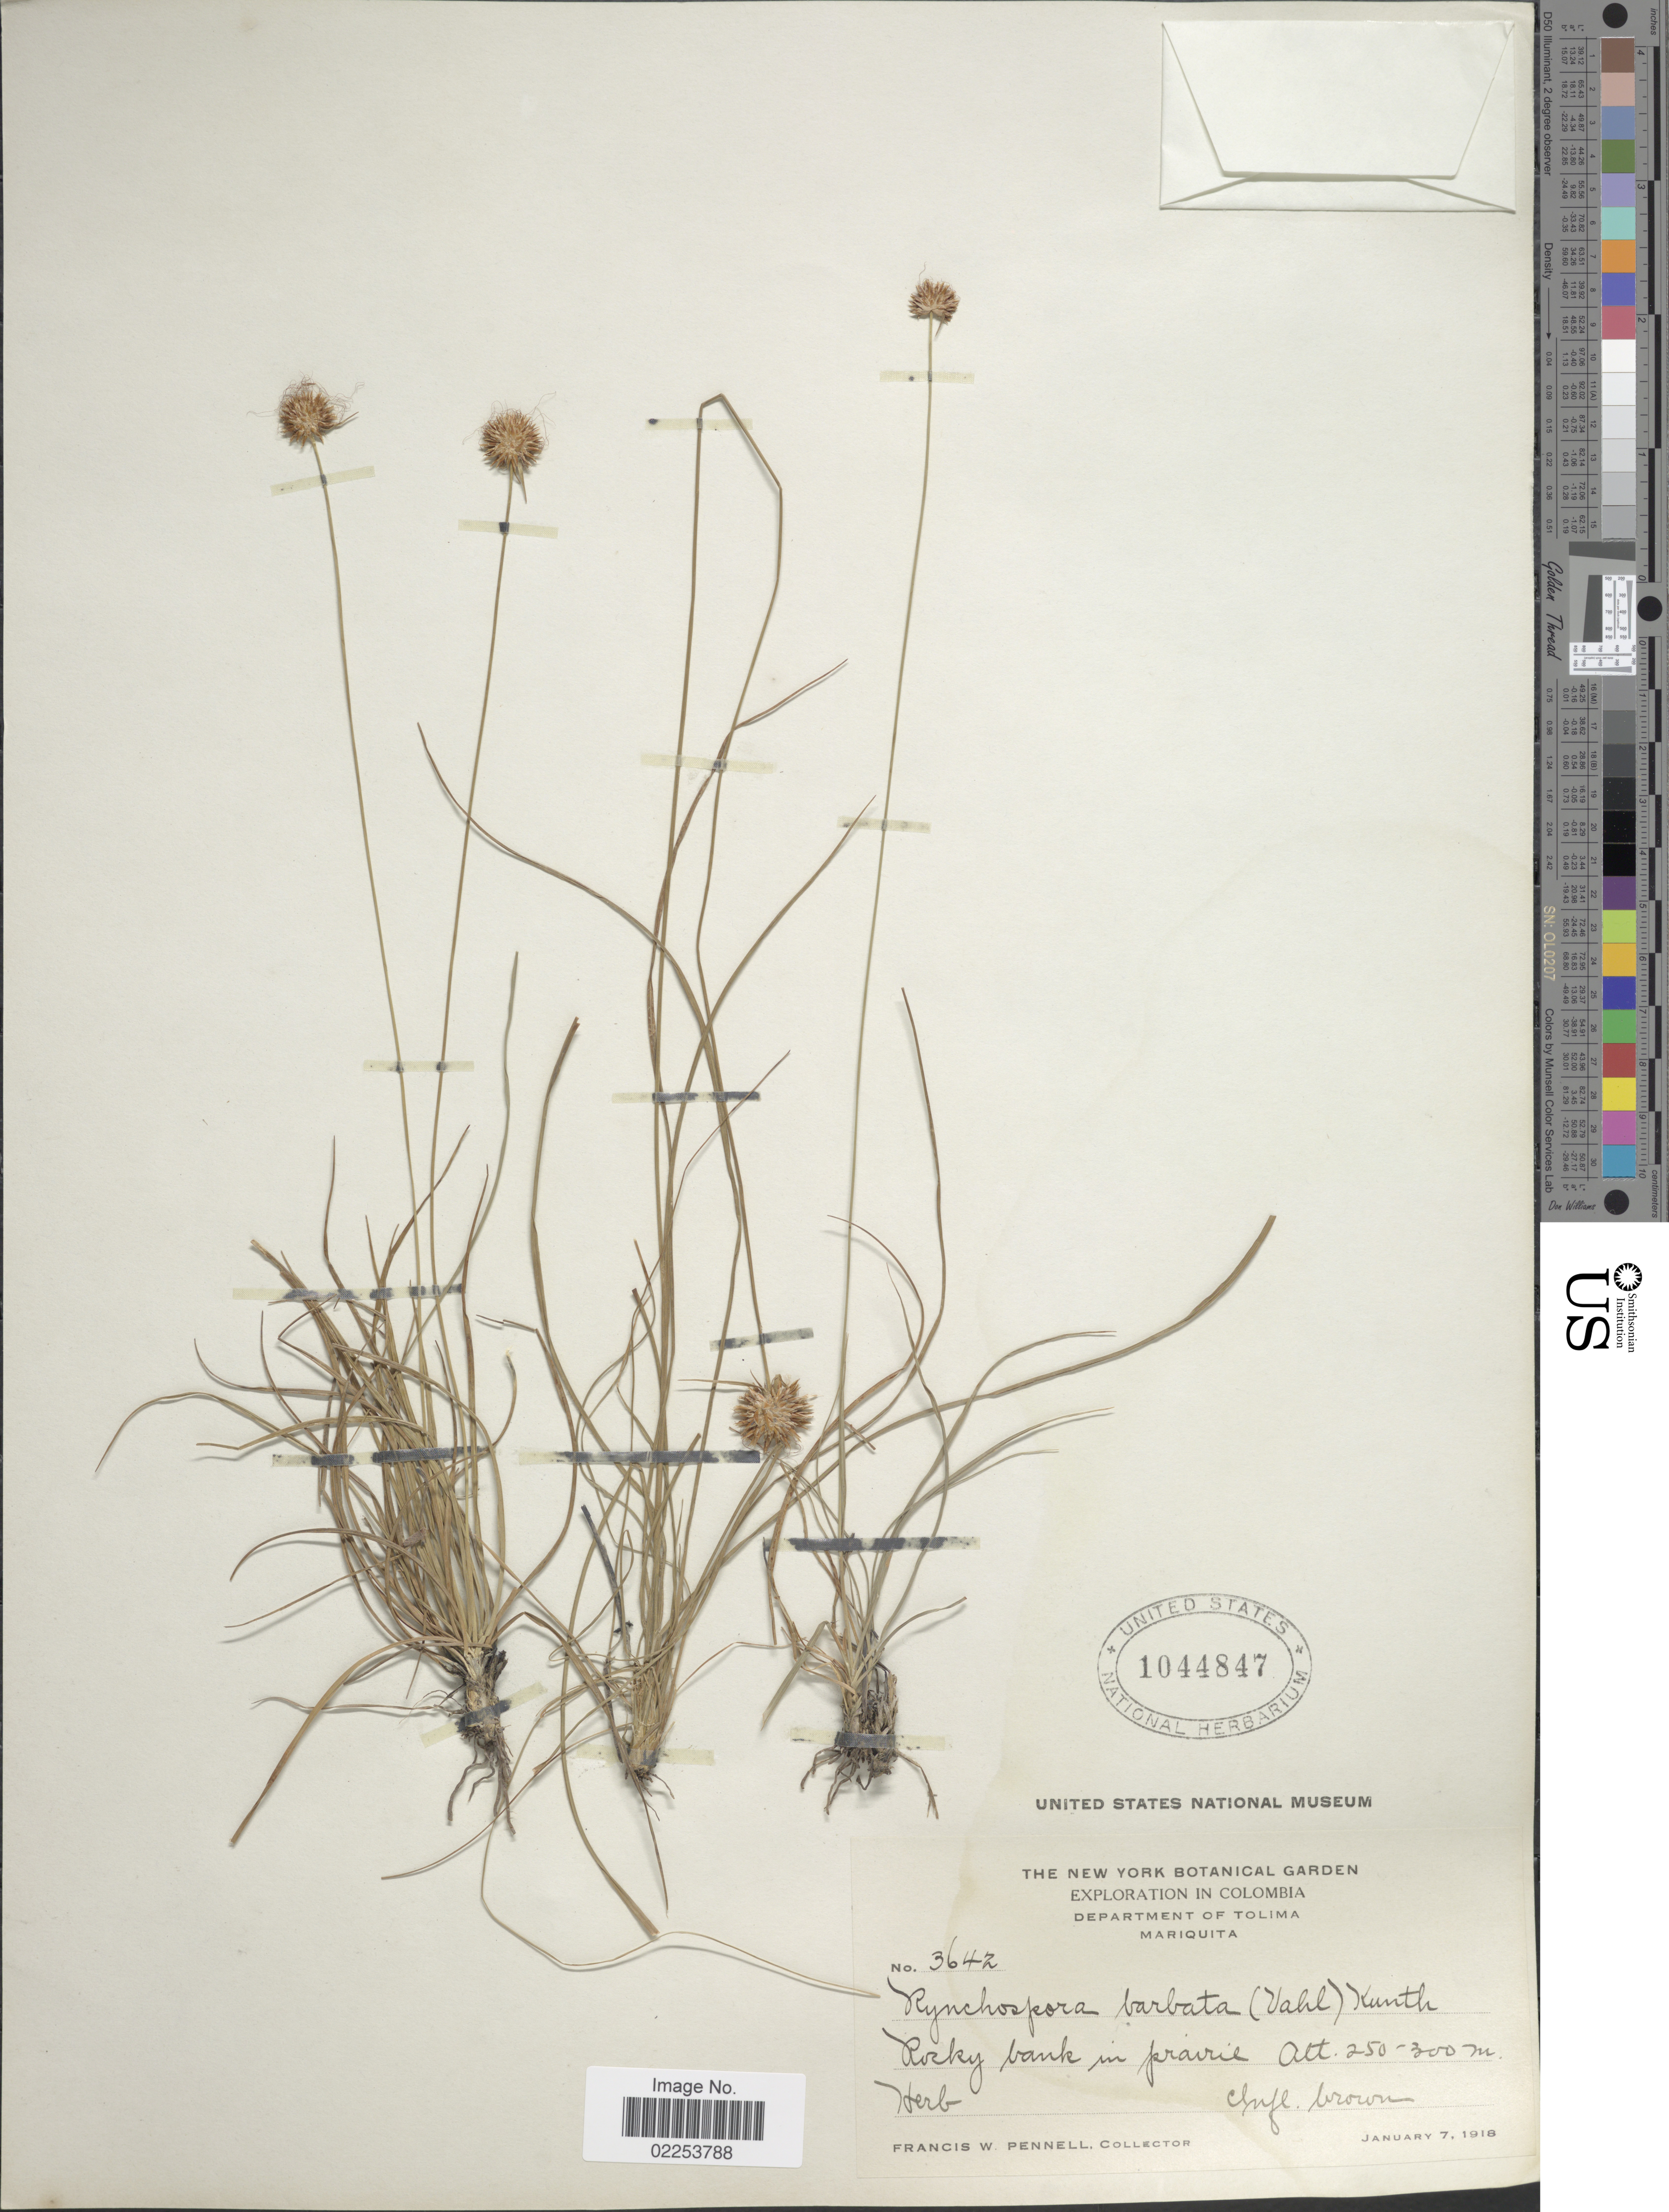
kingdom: Plantae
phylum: Tracheophyta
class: Liliopsida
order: Poales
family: Cyperaceae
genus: Rhynchospora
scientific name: Rhynchospora barbata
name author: (Vahl) Kunth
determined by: Alves, K.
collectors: F. W. Pennell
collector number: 3642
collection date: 1918-01-07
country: Colombia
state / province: Tolima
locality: Mariquita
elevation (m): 250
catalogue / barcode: US 1044847